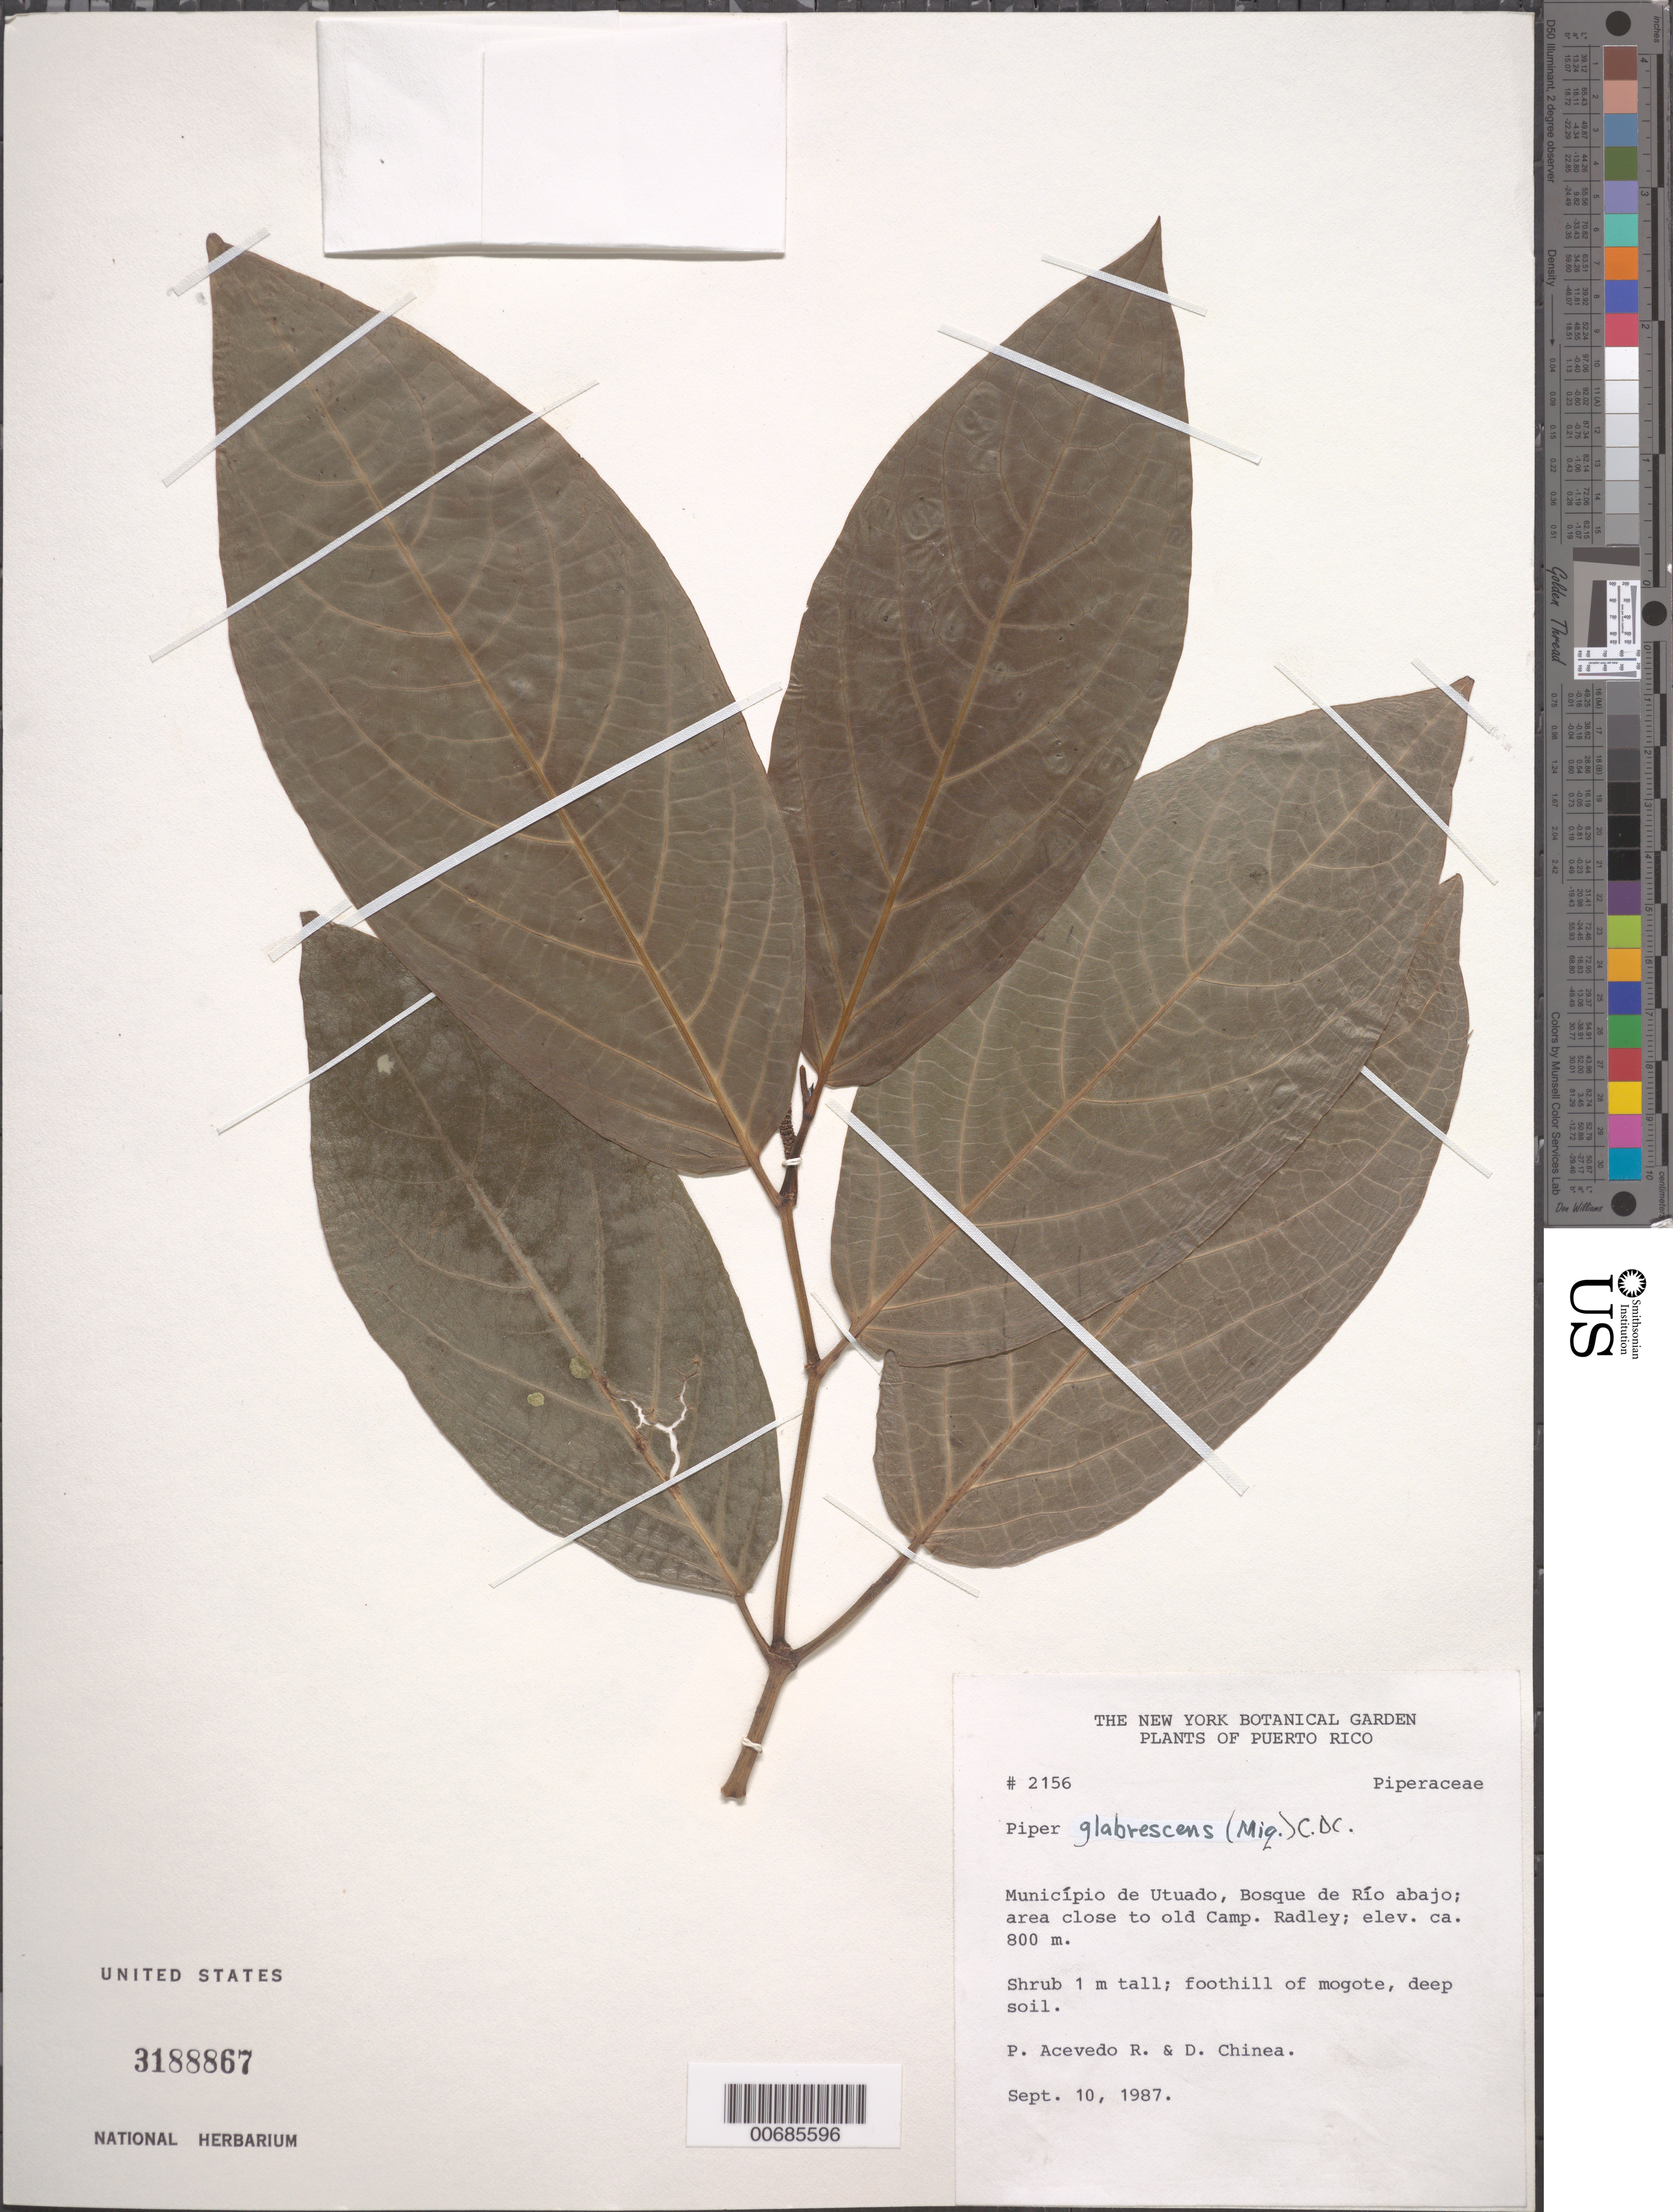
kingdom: Plantae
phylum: Tracheophyta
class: Magnoliopsida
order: Piperales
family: Piperaceae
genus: Piper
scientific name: Piper glabrescens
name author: (Miq.) C. DC.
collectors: P. Acevedo R. & D. Chinea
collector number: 2156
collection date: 1987-09-10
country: Puerto Rico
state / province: Utuado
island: Puerto Rico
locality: Município de Utuado, Bosque de Río abajo; area close to old Camp. Radley. Foothill of mogote.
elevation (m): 800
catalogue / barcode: US 3188867